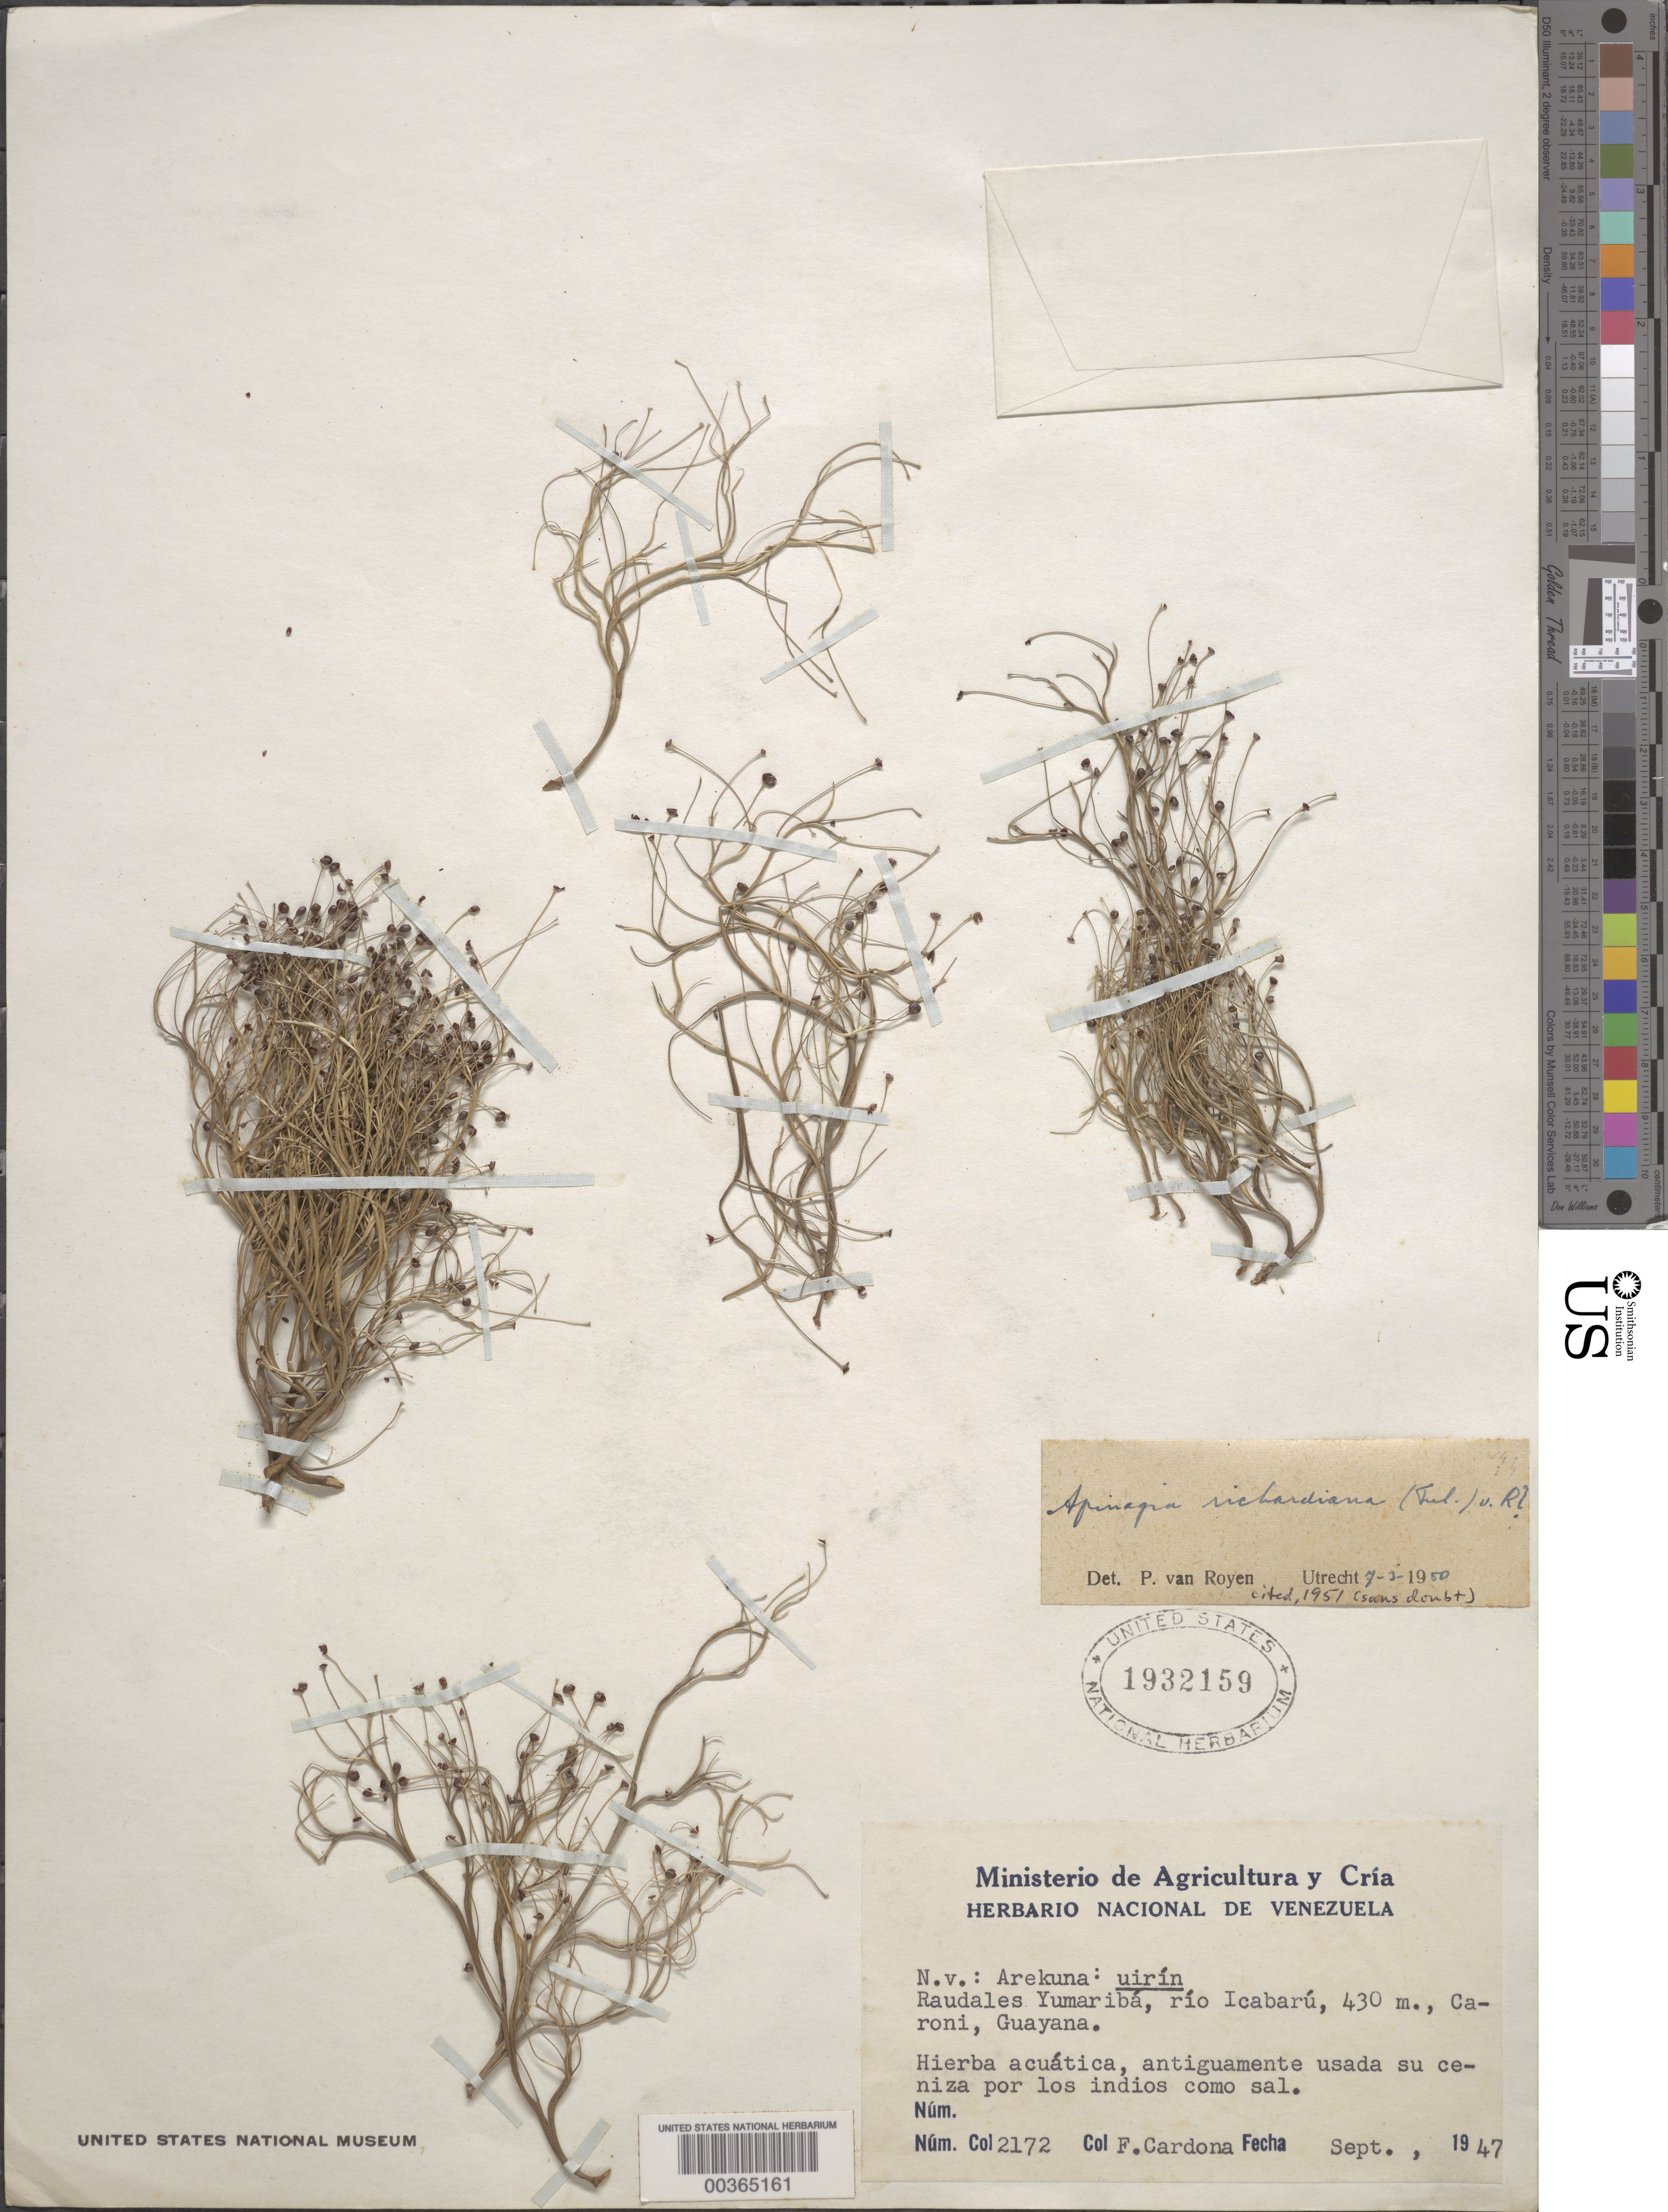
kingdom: Plantae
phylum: Tracheophyta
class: Magnoliopsida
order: Malpighiales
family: Podostemaceae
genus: Apinagia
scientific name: Apinagia richardiana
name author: (Tul.) P. Royen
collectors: F. Cardona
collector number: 2172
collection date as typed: Sep 1947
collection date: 1947-09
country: Venezuela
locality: Raudales yumariba, rio icabaru, caroni, guayana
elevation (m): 430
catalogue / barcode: US 1932159